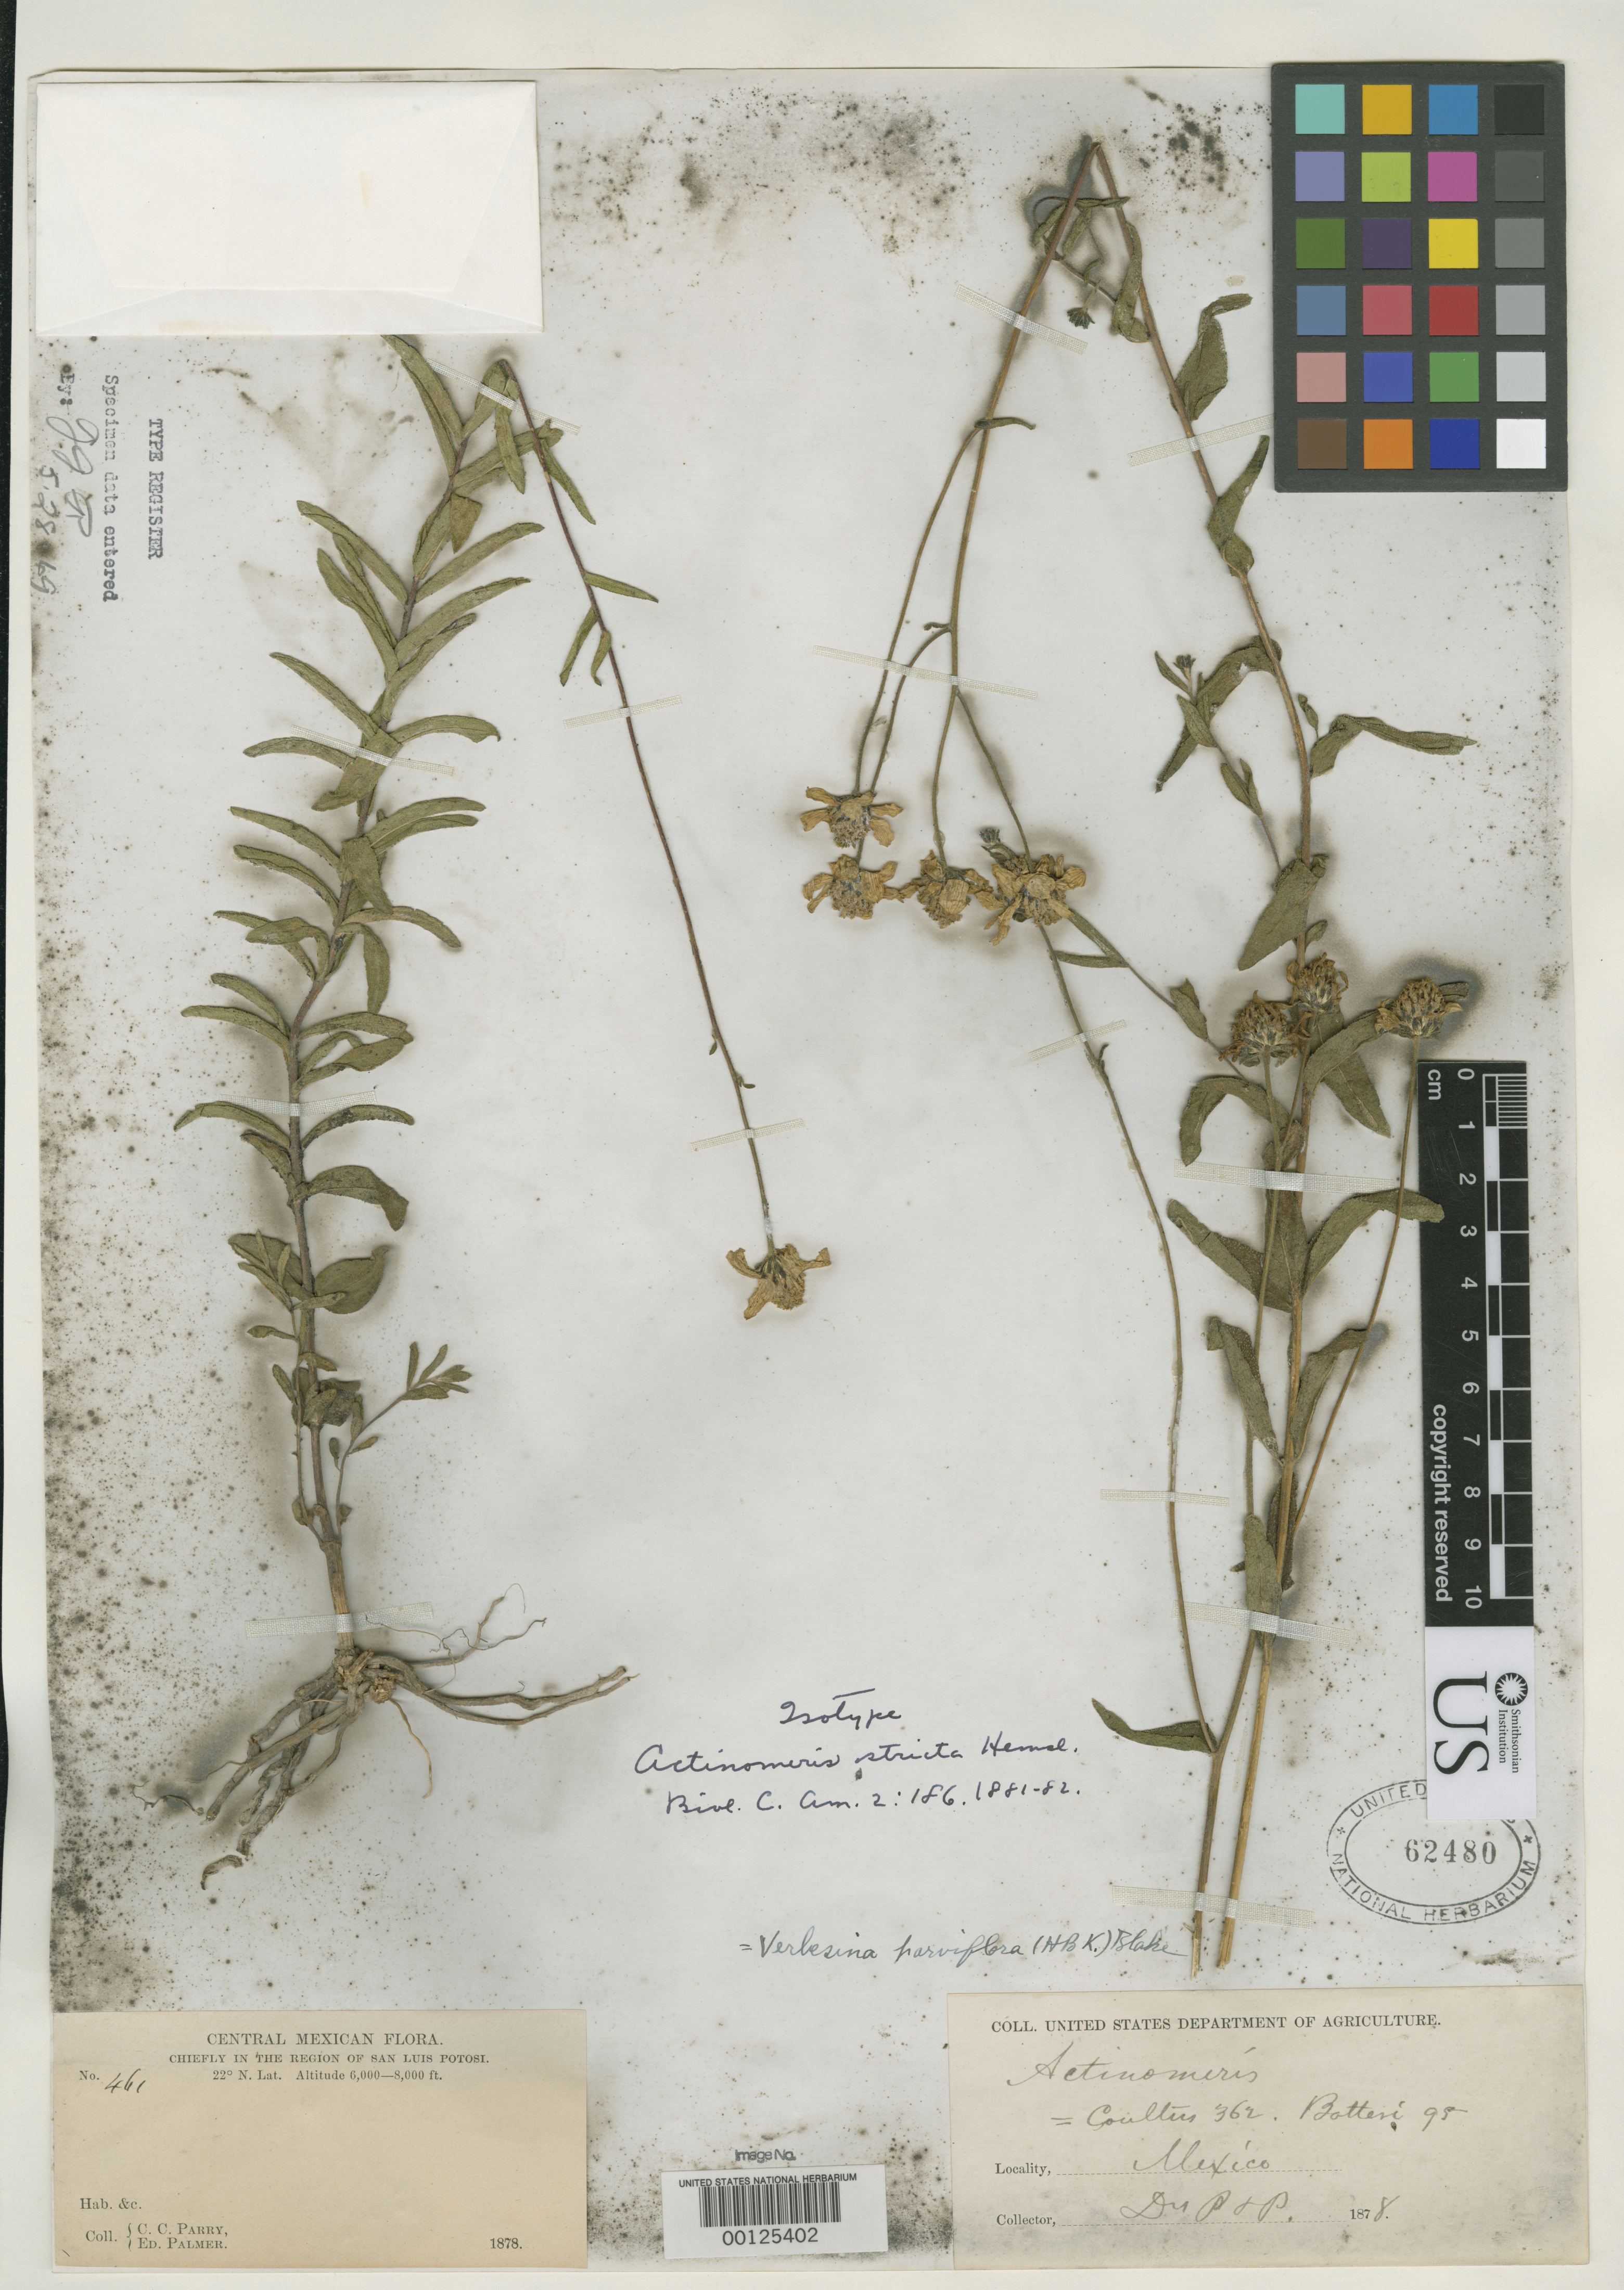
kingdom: Plantae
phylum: Tracheophyta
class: Magnoliopsida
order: Asterales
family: Asteraceae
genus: Actinomeris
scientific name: Actinomeris stricta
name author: Hemsl.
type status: Isotype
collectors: C. C. Parry & E. Palmer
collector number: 461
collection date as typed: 1878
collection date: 1878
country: Mexico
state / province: San Luis Potosi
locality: San Luis Potosi.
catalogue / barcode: US 62480